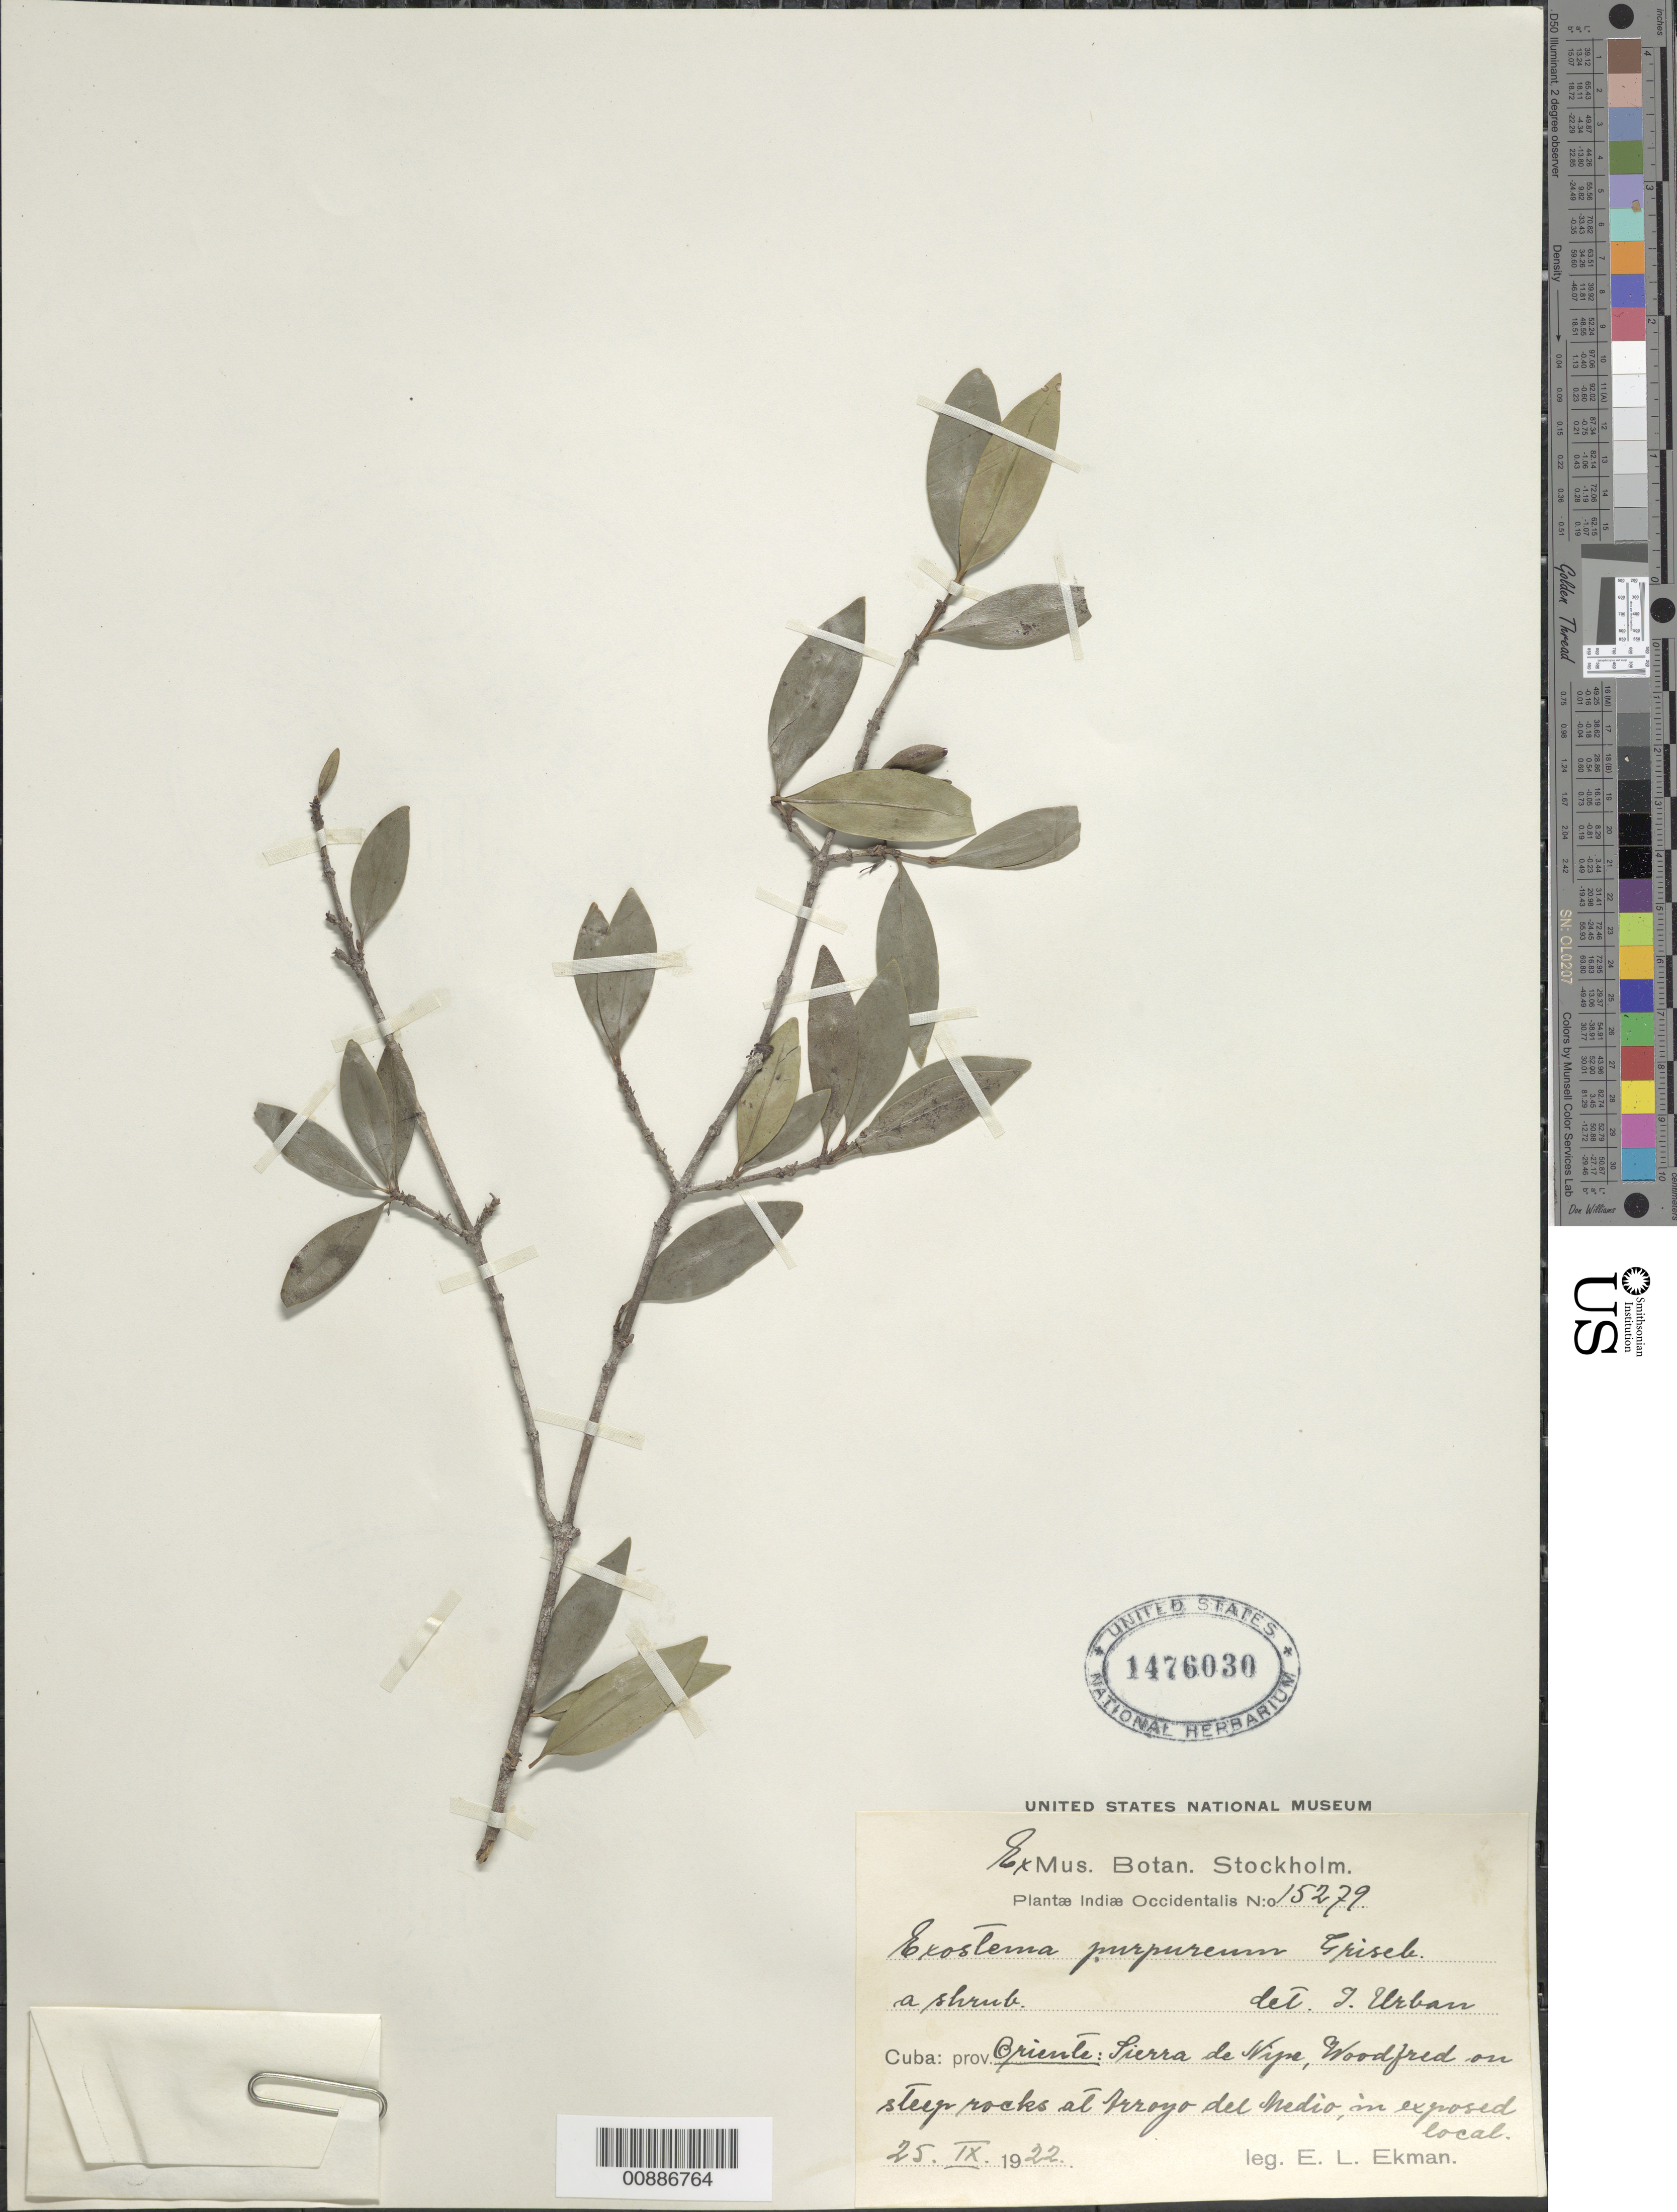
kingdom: Plantae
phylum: Tracheophyta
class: Magnoliopsida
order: Gentianales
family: Rubiaceae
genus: Exostema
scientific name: Exostema purpureum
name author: Griseb.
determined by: Urban, Ignatz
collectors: E. L. Ekman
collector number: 15279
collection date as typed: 25 Sep 1922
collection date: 1922-09-25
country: Cuba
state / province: Oriente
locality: Sierra de Nipe, Woodfred; Arroyo del Medio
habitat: On steep rocks at arroyo; exposed local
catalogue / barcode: US 1476030